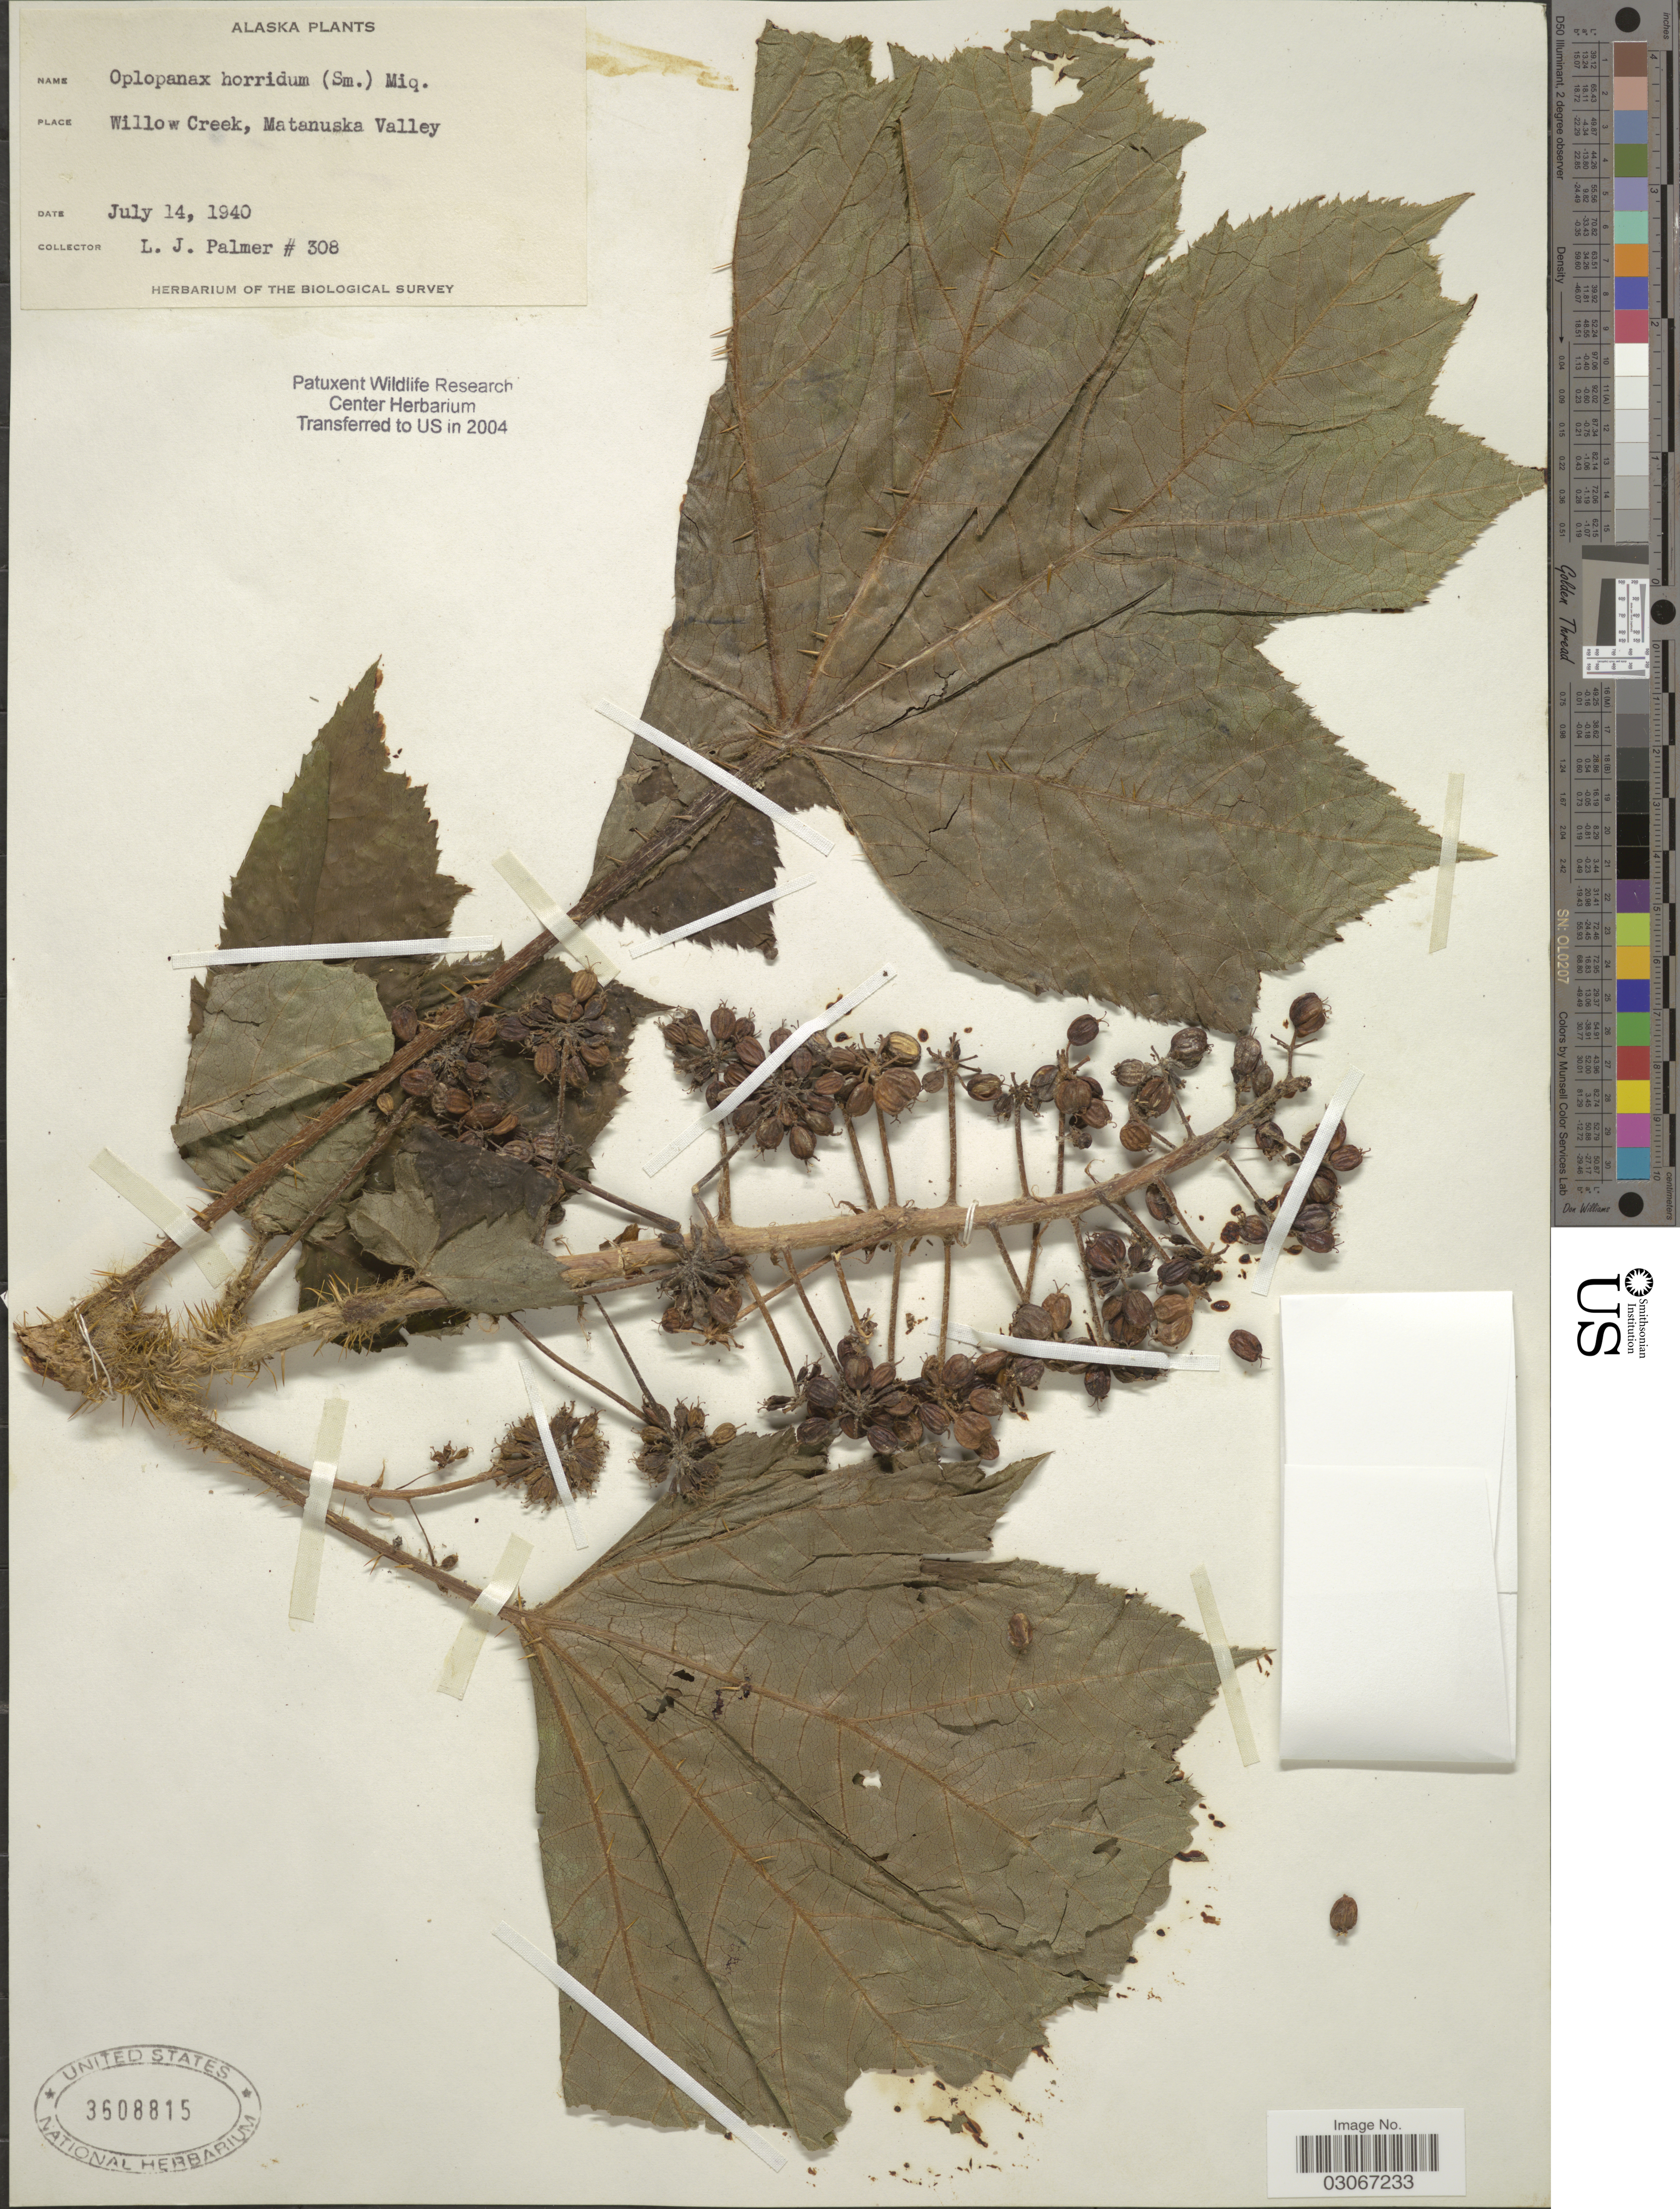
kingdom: Plantae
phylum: Tracheophyta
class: Magnoliopsida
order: Apiales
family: Apiaceae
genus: Opopanax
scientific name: Opopanax horridus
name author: Miq. ex Dippel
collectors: L. J. Palmer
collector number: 308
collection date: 1940-07-14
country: United States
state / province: Alaska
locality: Willow Creek, Matanuska Valley.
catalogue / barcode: US 3608815